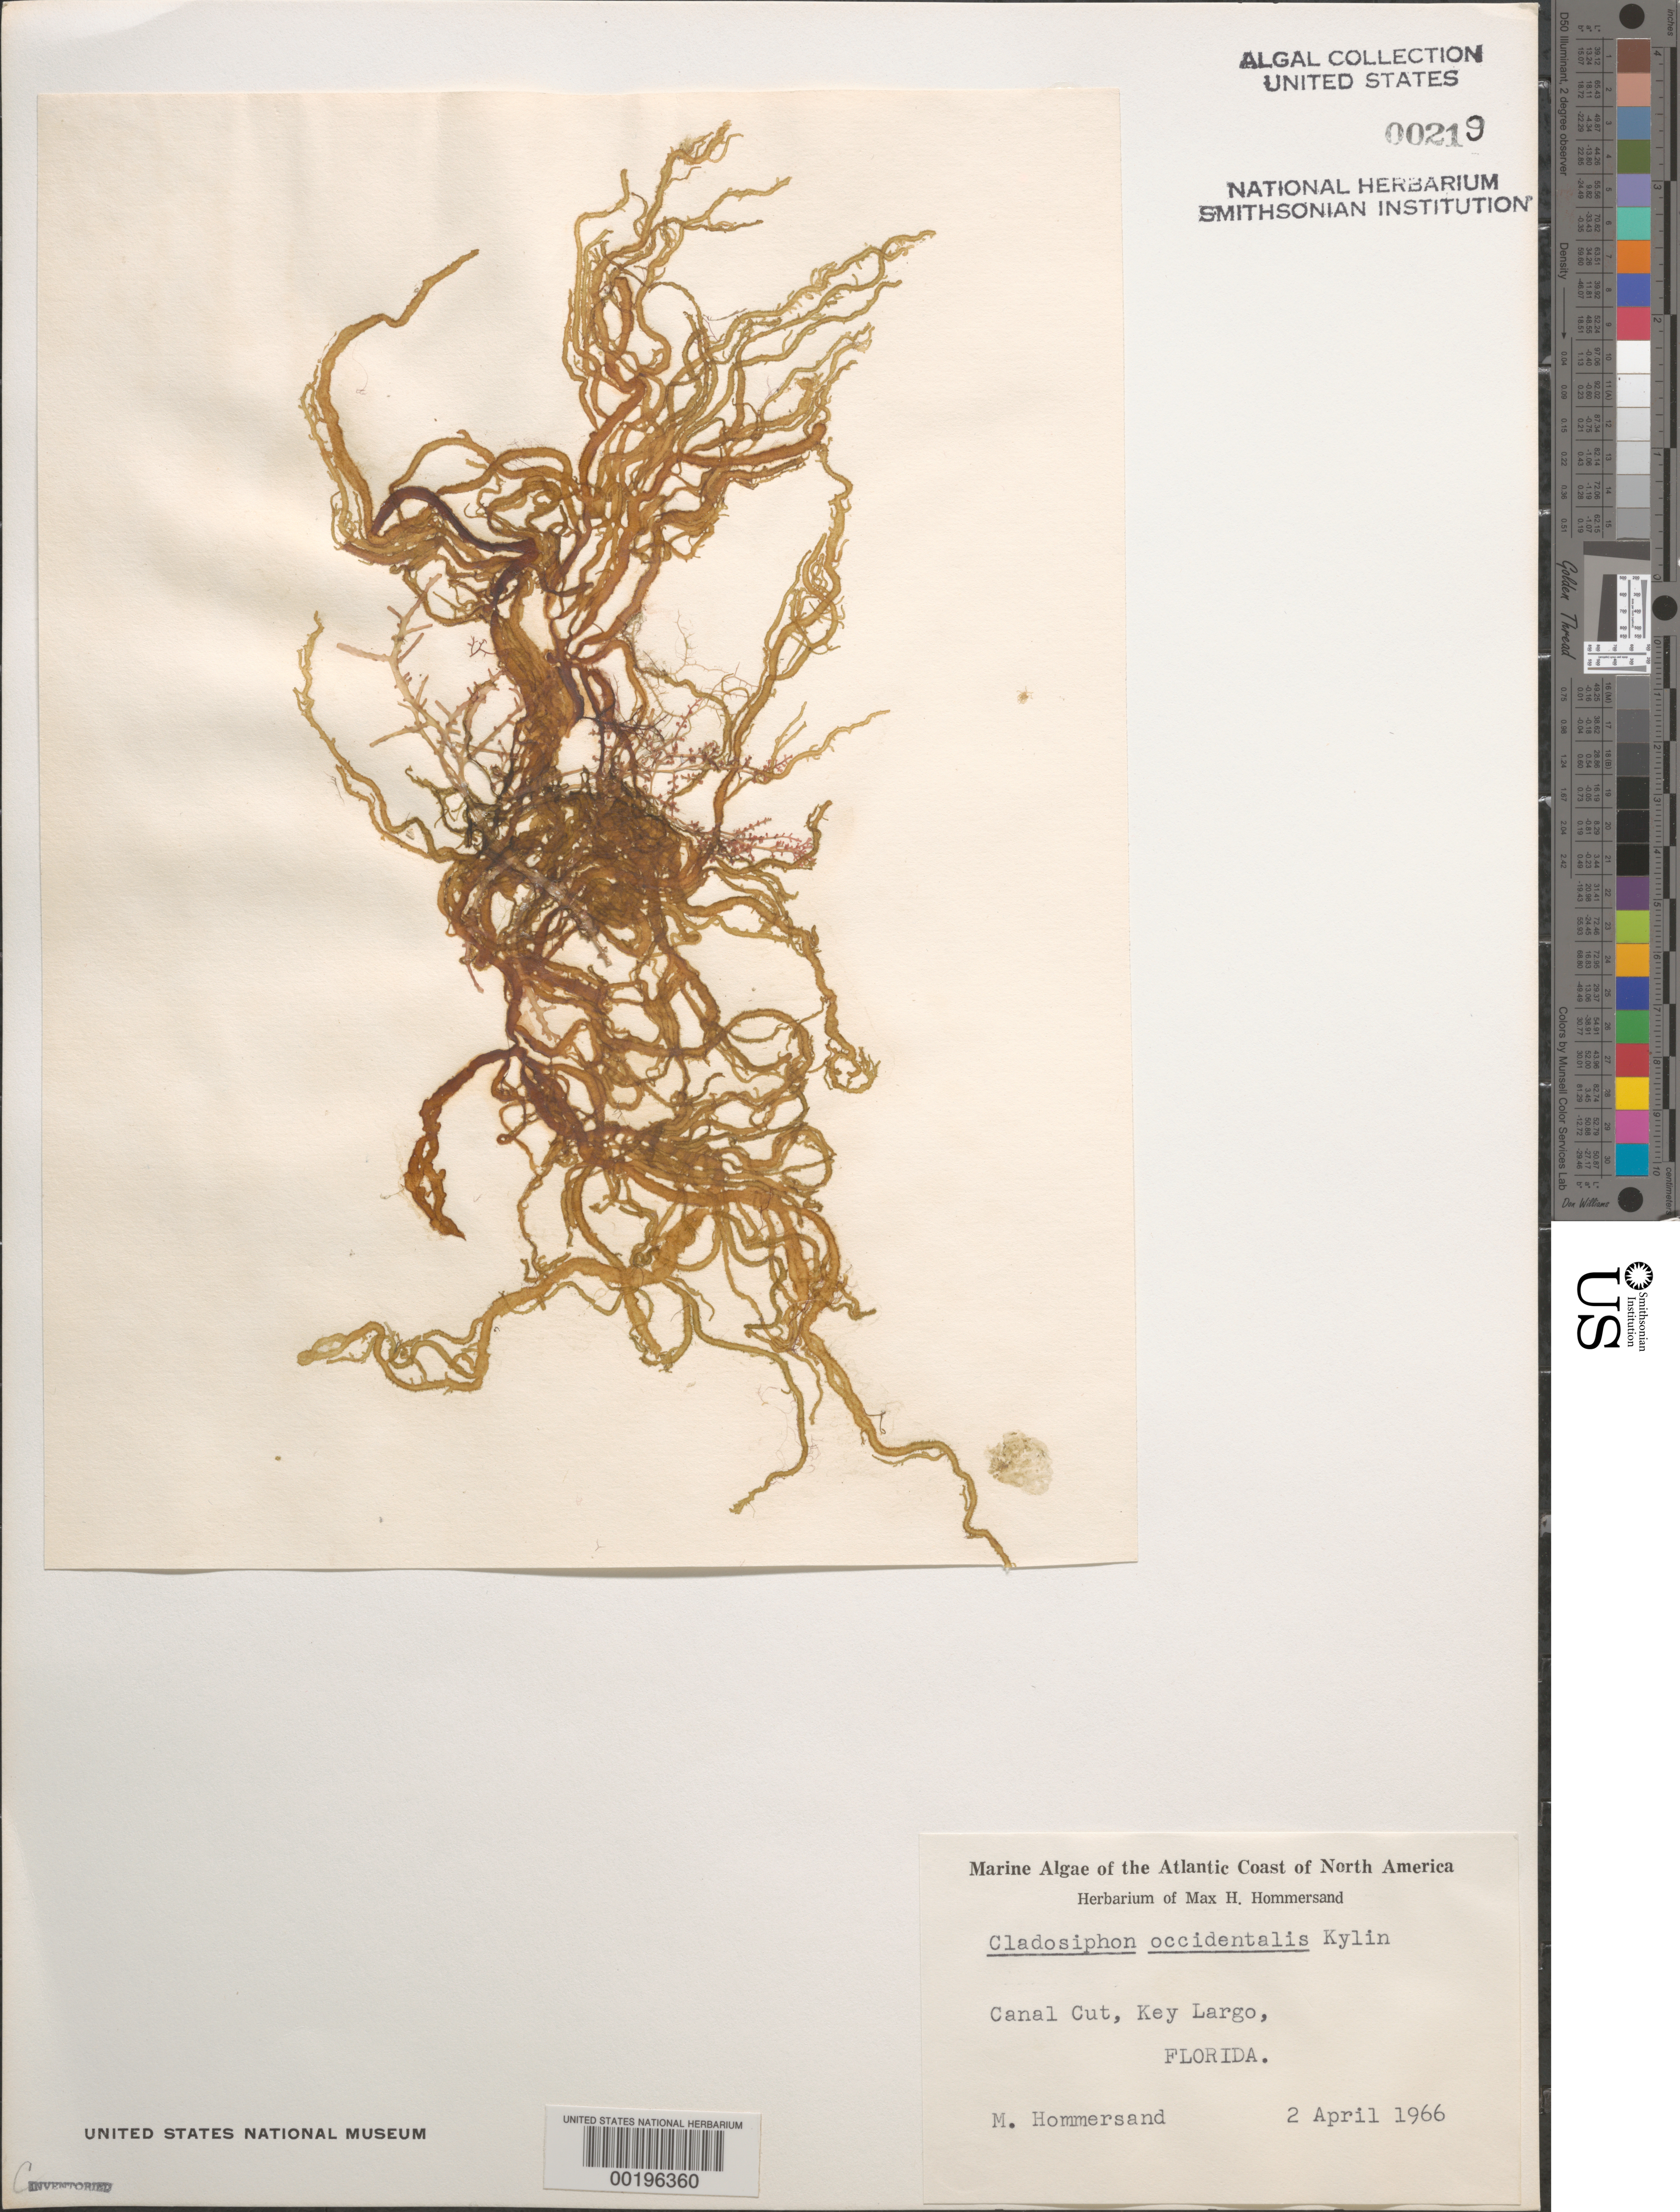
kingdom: Chromista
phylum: Ochrophyta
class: Phaeophyceae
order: Ectocarpales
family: Chordariaceae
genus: Cladosiphon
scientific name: Cladosiphon occidentalis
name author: Kylin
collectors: M. H. Hommersand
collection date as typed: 02 Apr 1966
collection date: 1966-04-02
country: United States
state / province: Florida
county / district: Monroe County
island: Key Largo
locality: Canal Cut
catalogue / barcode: US 219